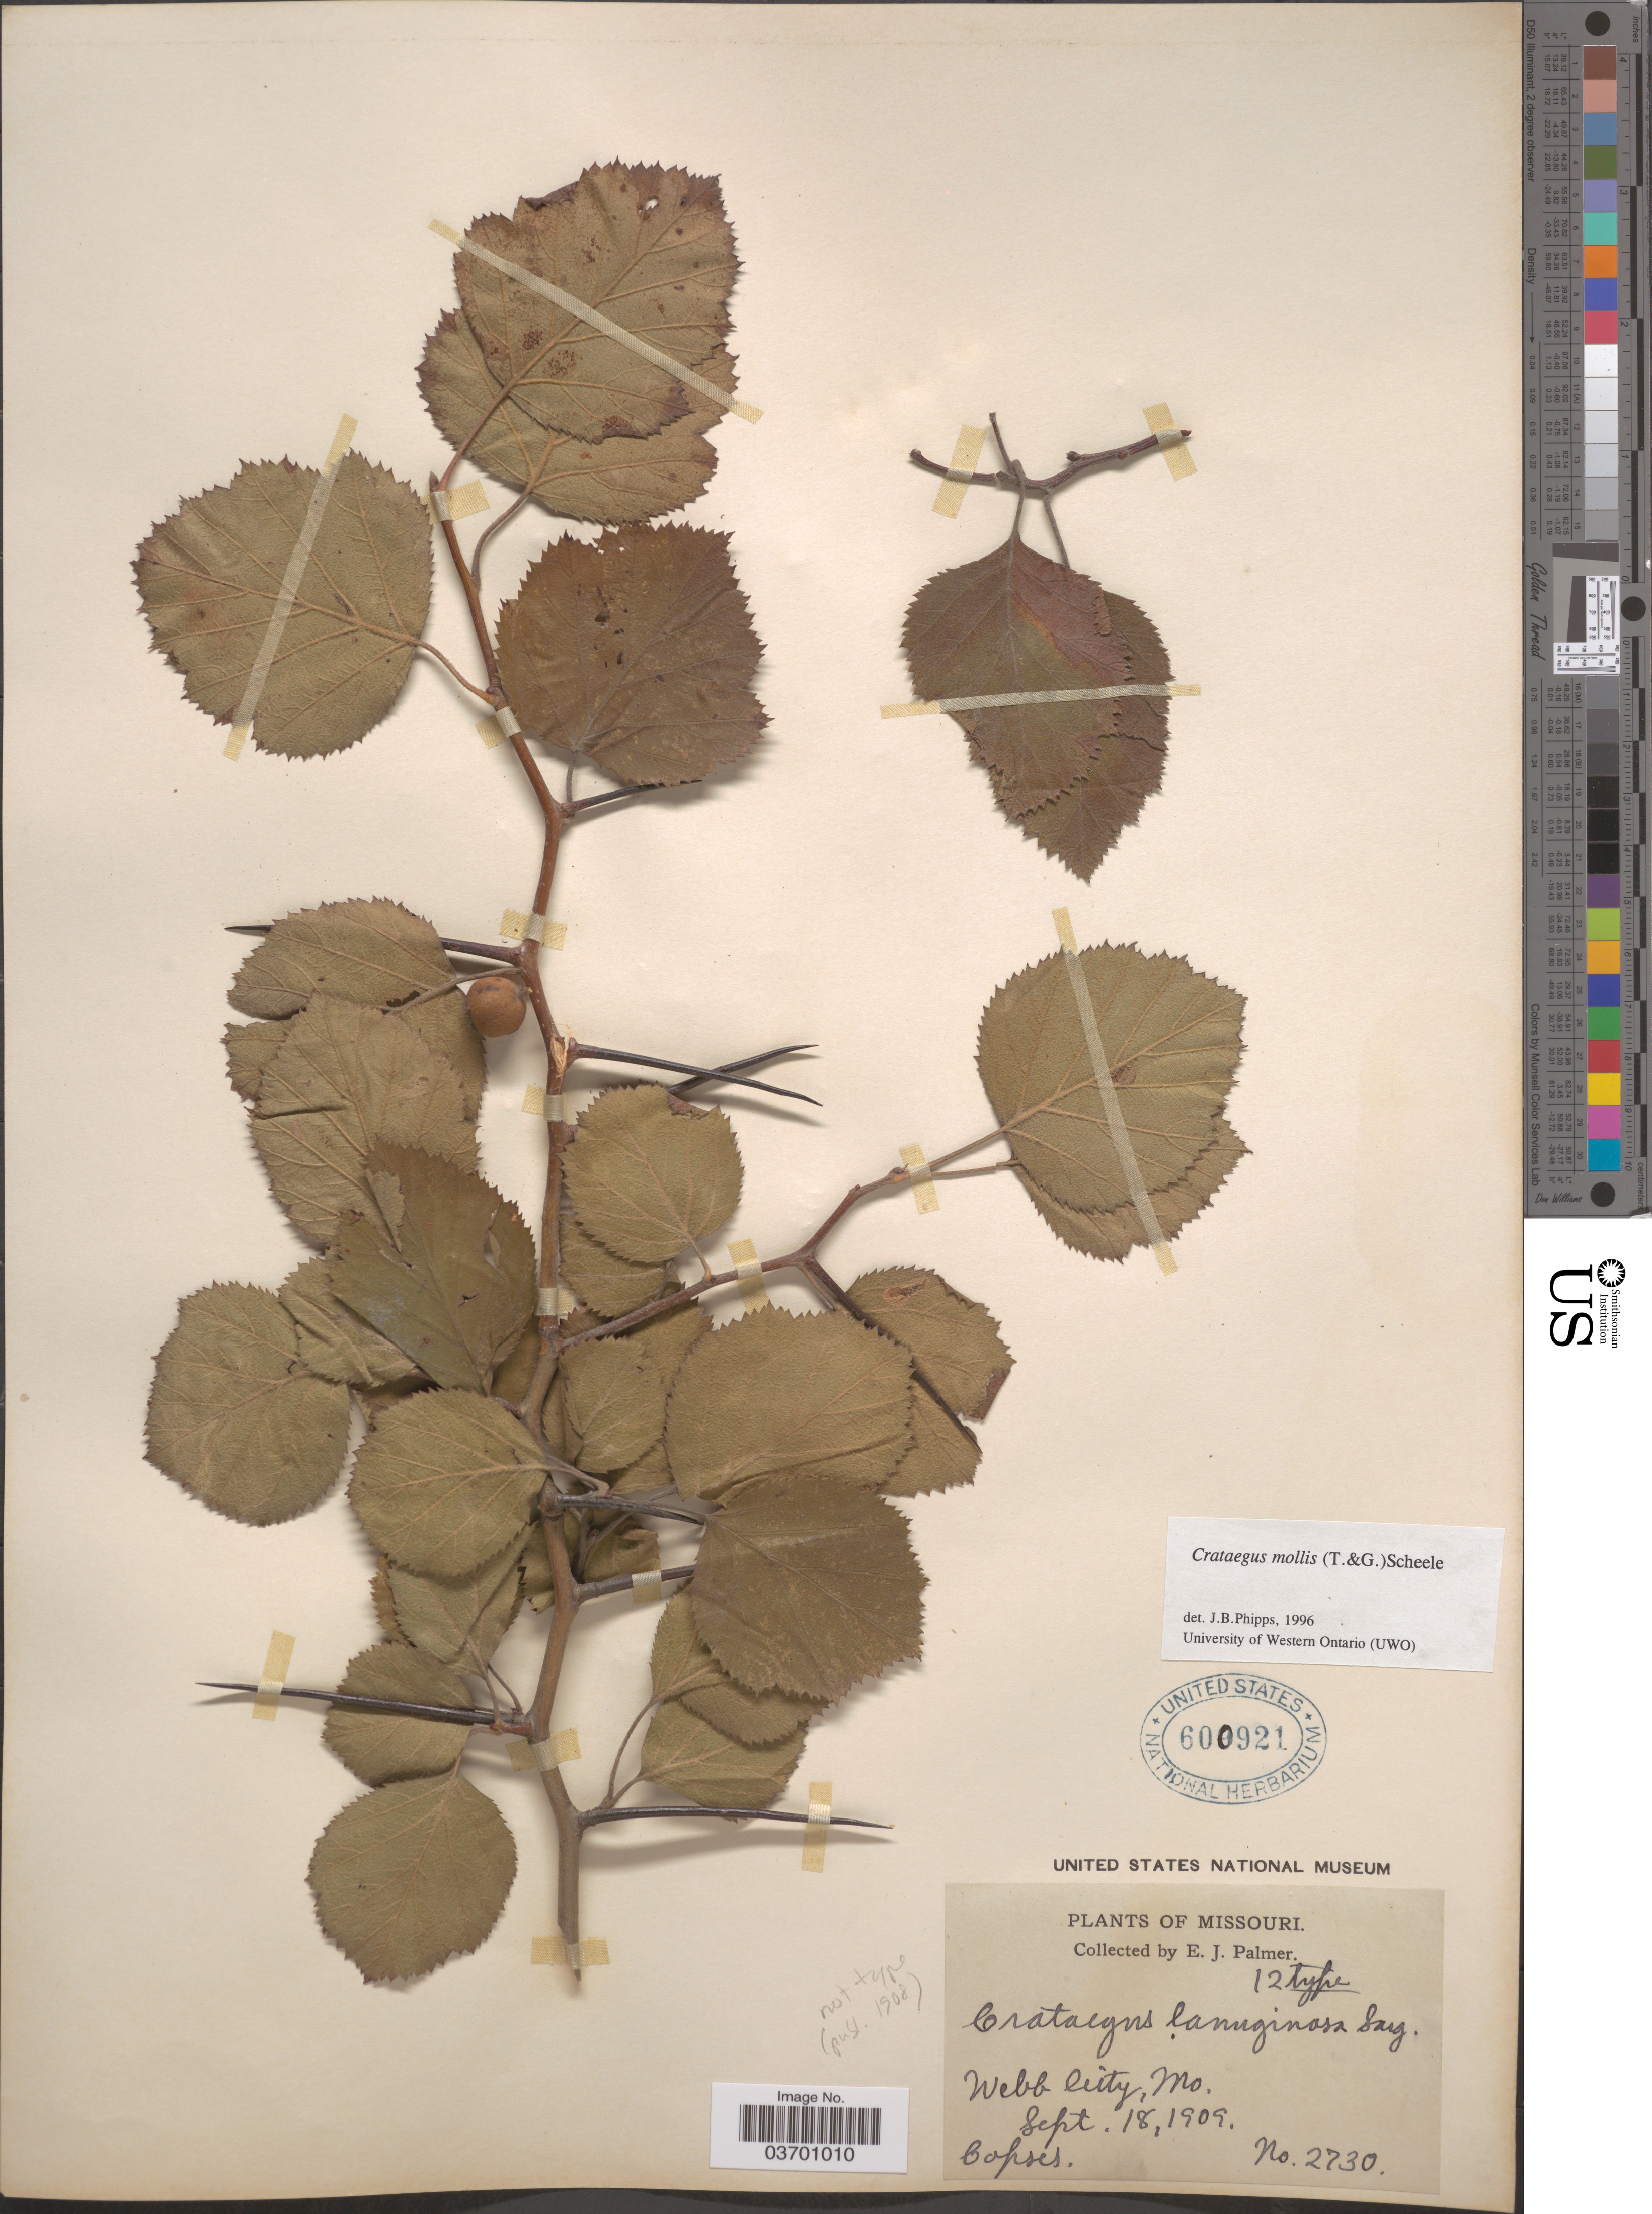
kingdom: Plantae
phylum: Tracheophyta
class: Magnoliopsida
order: Rosales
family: Rosaceae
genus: Crataegus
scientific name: Crataegus mollis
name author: (Torr. & A. Gray) Scheele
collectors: E. J. Palmer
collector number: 2730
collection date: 1909-09-18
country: United States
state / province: Missouri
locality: Webb City.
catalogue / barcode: US 600921